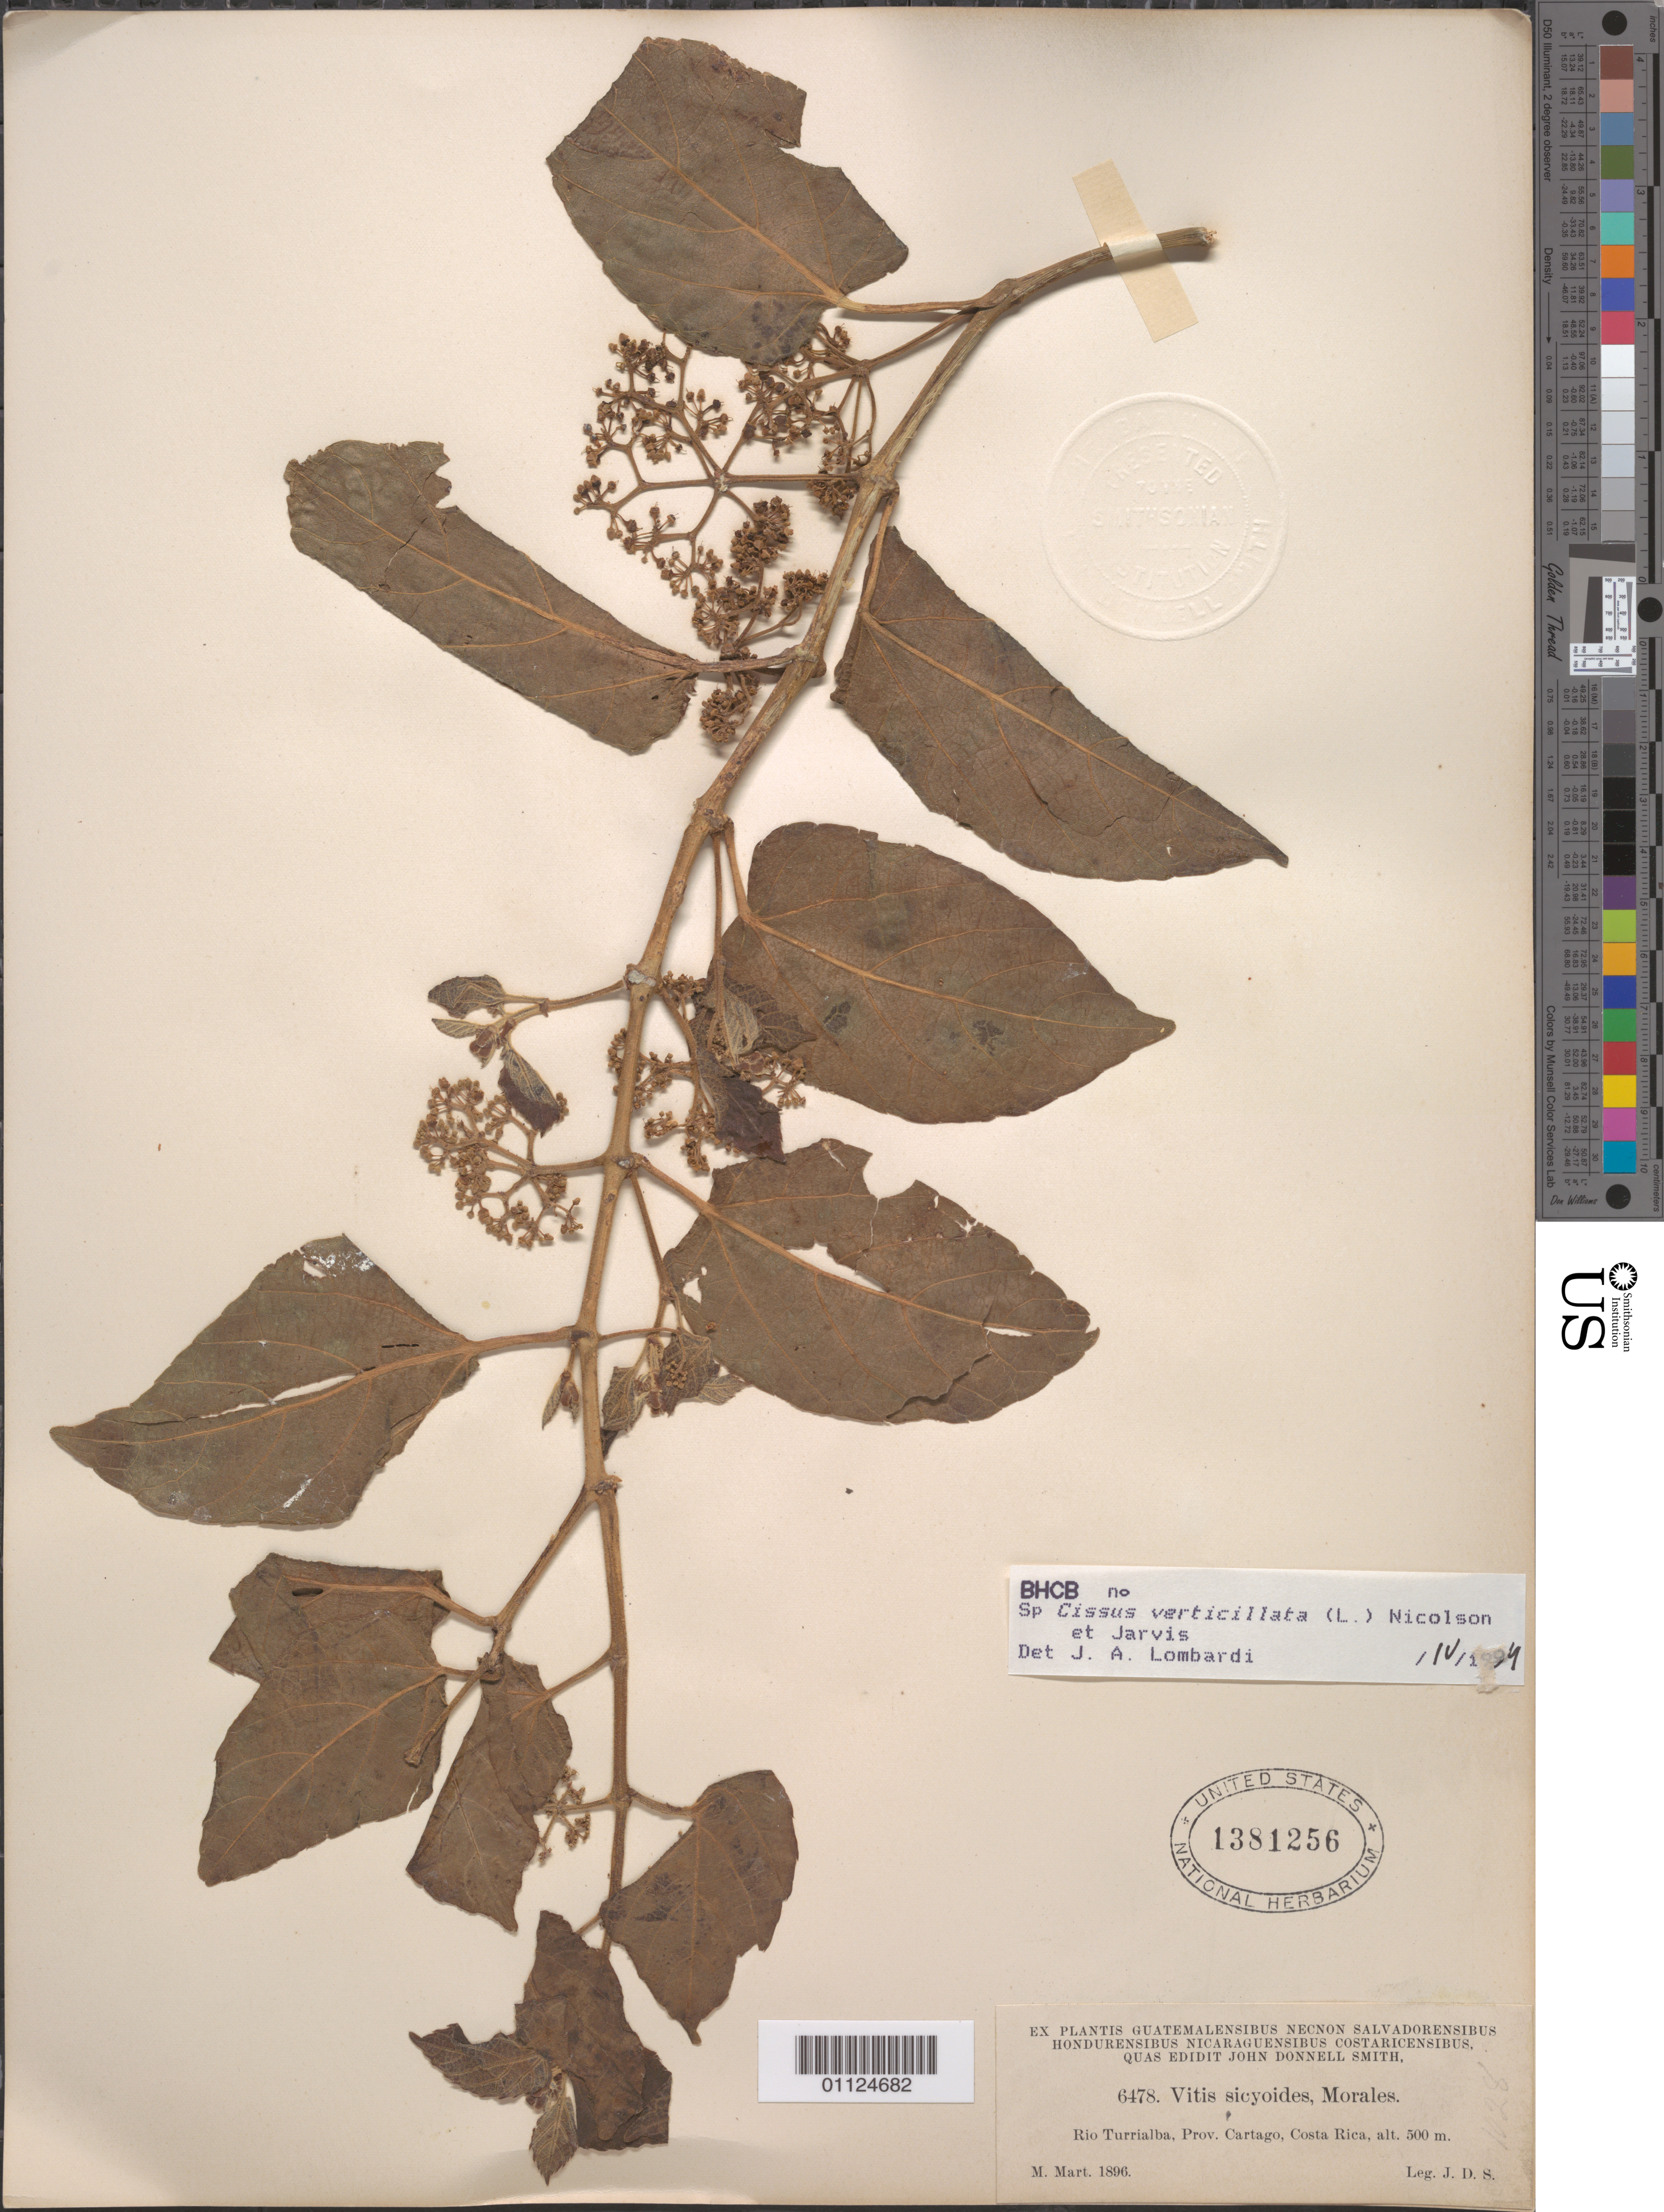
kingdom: Plantae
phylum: Tracheophyta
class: Magnoliopsida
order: Vitales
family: Vitaceae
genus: Cissus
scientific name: Cissus verticillata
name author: (L.) Nicolson & C.E. Jarvis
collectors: ex Herb. John Donnell Smith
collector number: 6478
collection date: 1896-03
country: Costa Rica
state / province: Cartago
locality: Rio Turrialba.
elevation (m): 500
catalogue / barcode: US 1381256